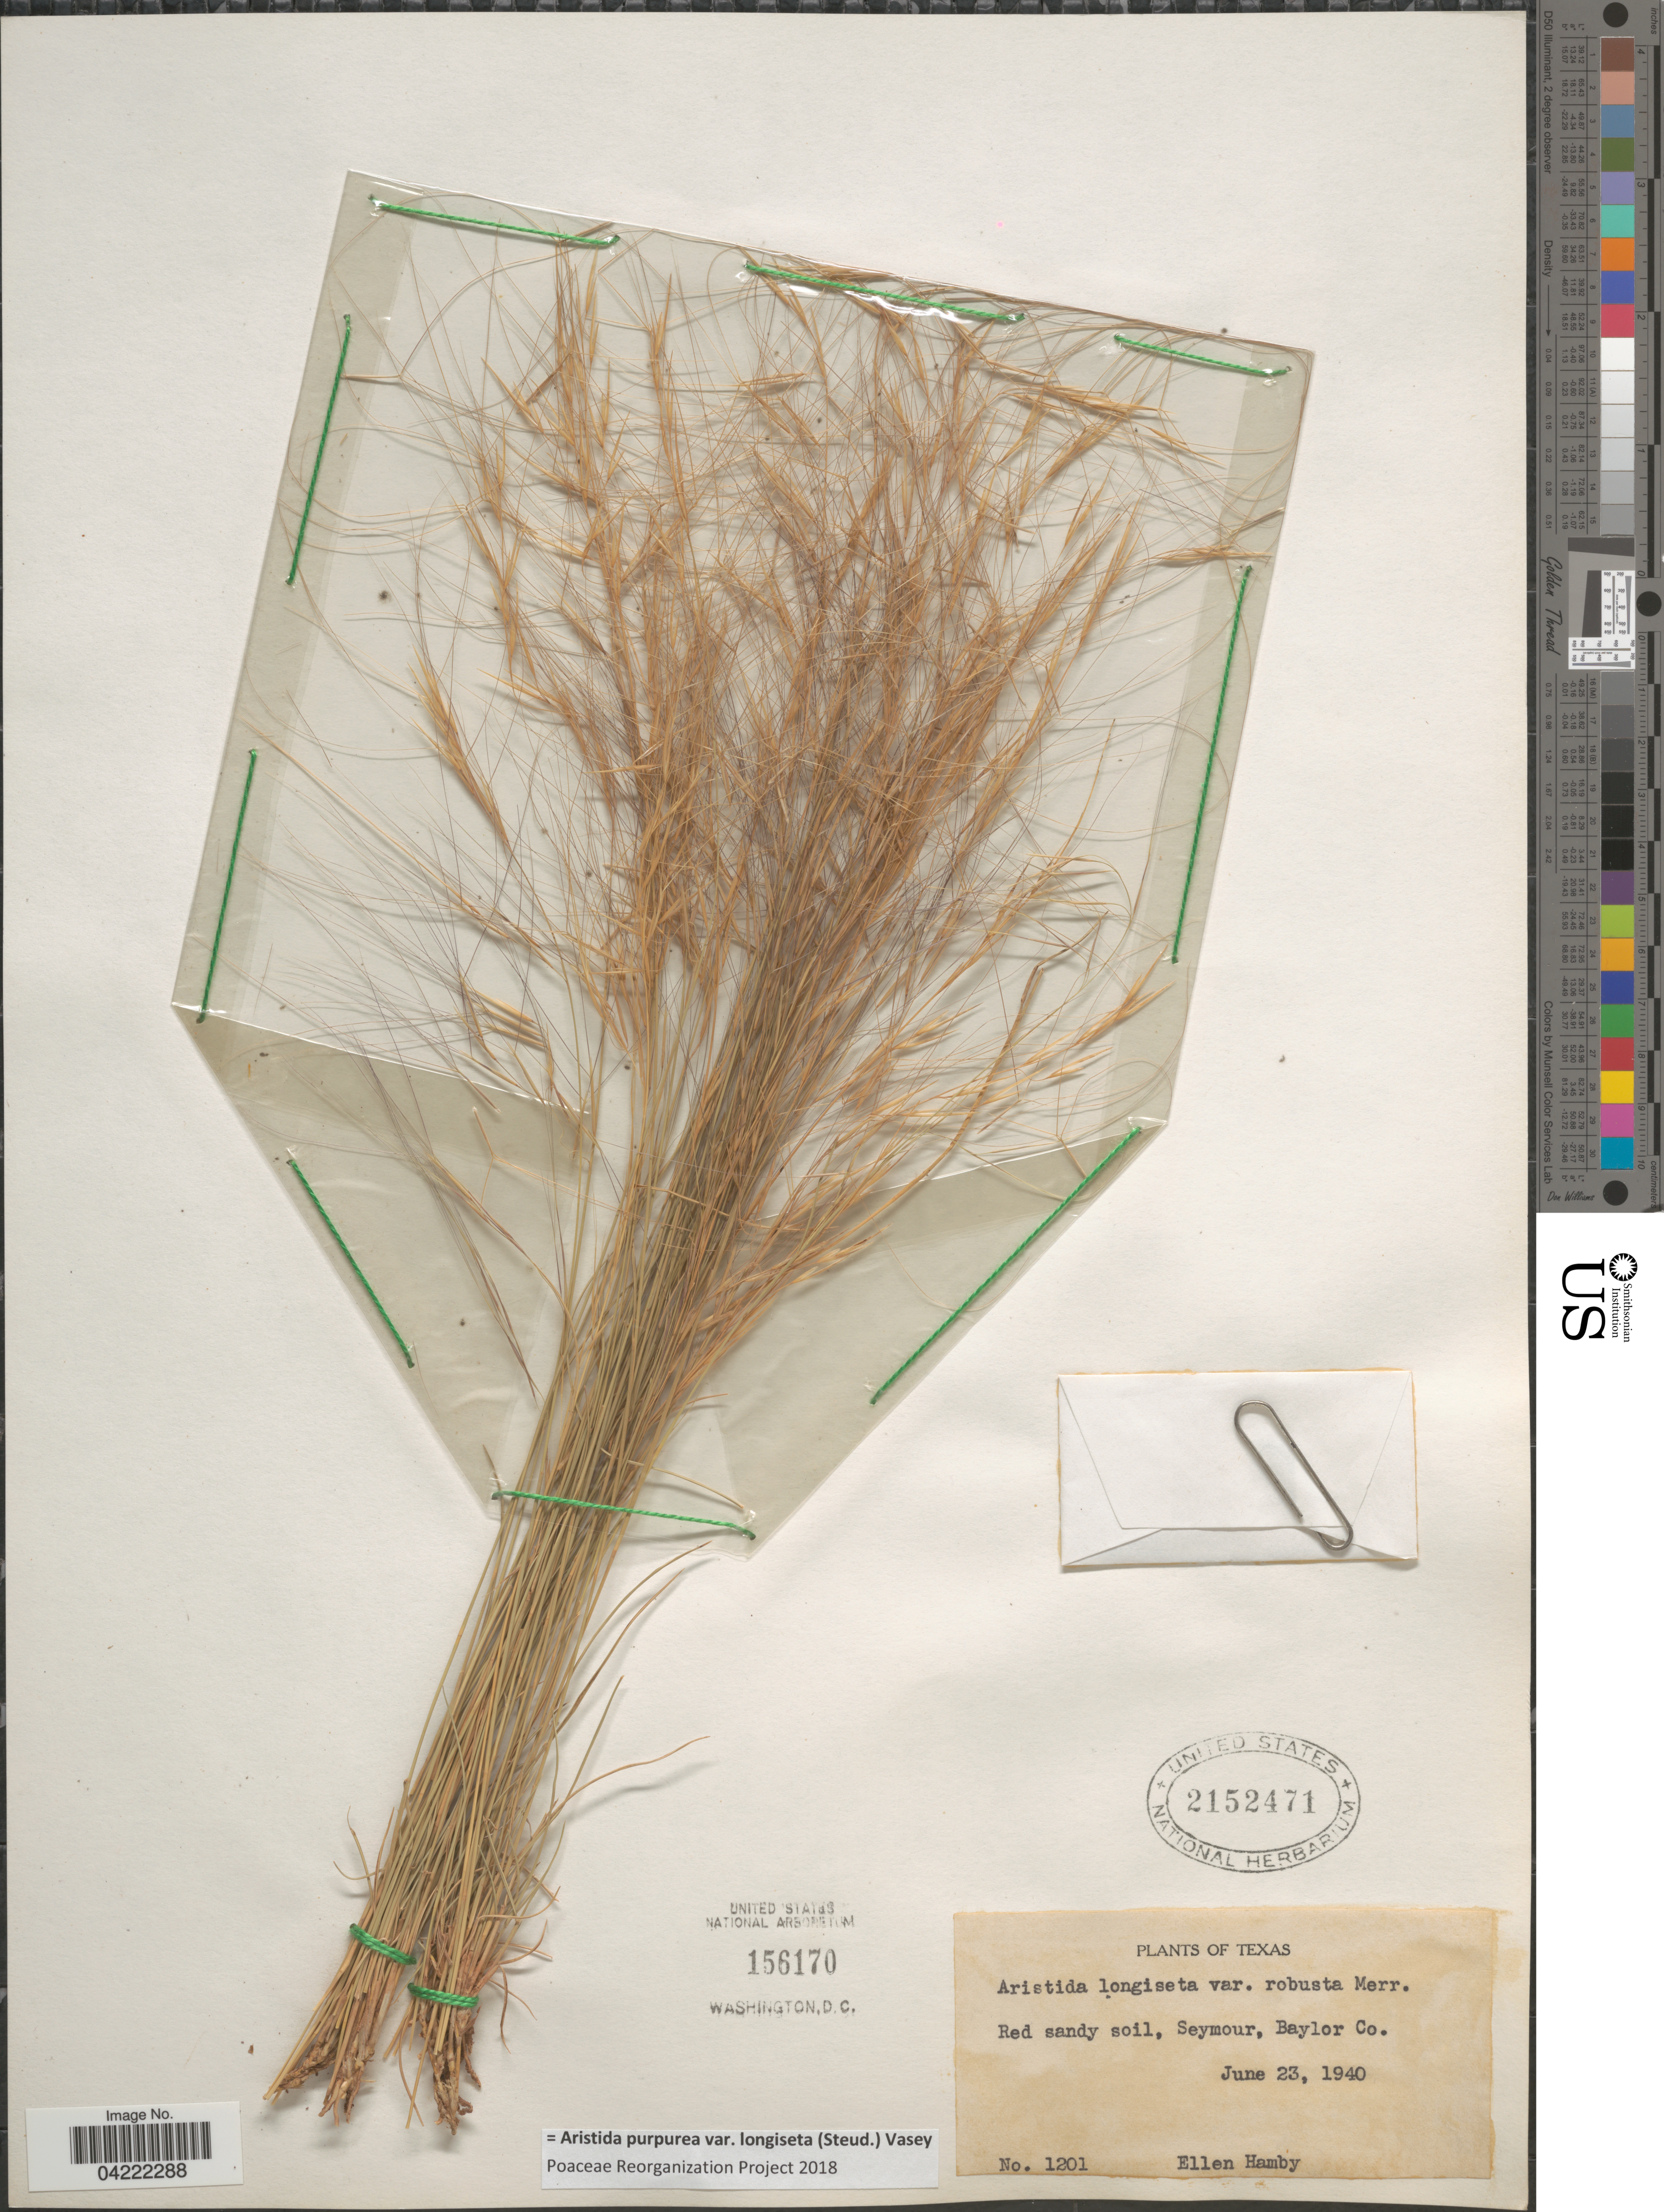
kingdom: Plantae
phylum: Tracheophyta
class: Liliopsida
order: Poales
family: Poaceae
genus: Aristida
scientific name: Aristida purpurea var. longiseta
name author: (Steud.) Vasey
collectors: E. Hamby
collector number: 1201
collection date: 1940-06-23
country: United States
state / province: Texas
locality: Red sandy soil, Seymour, Baylor Co.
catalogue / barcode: US 2152471